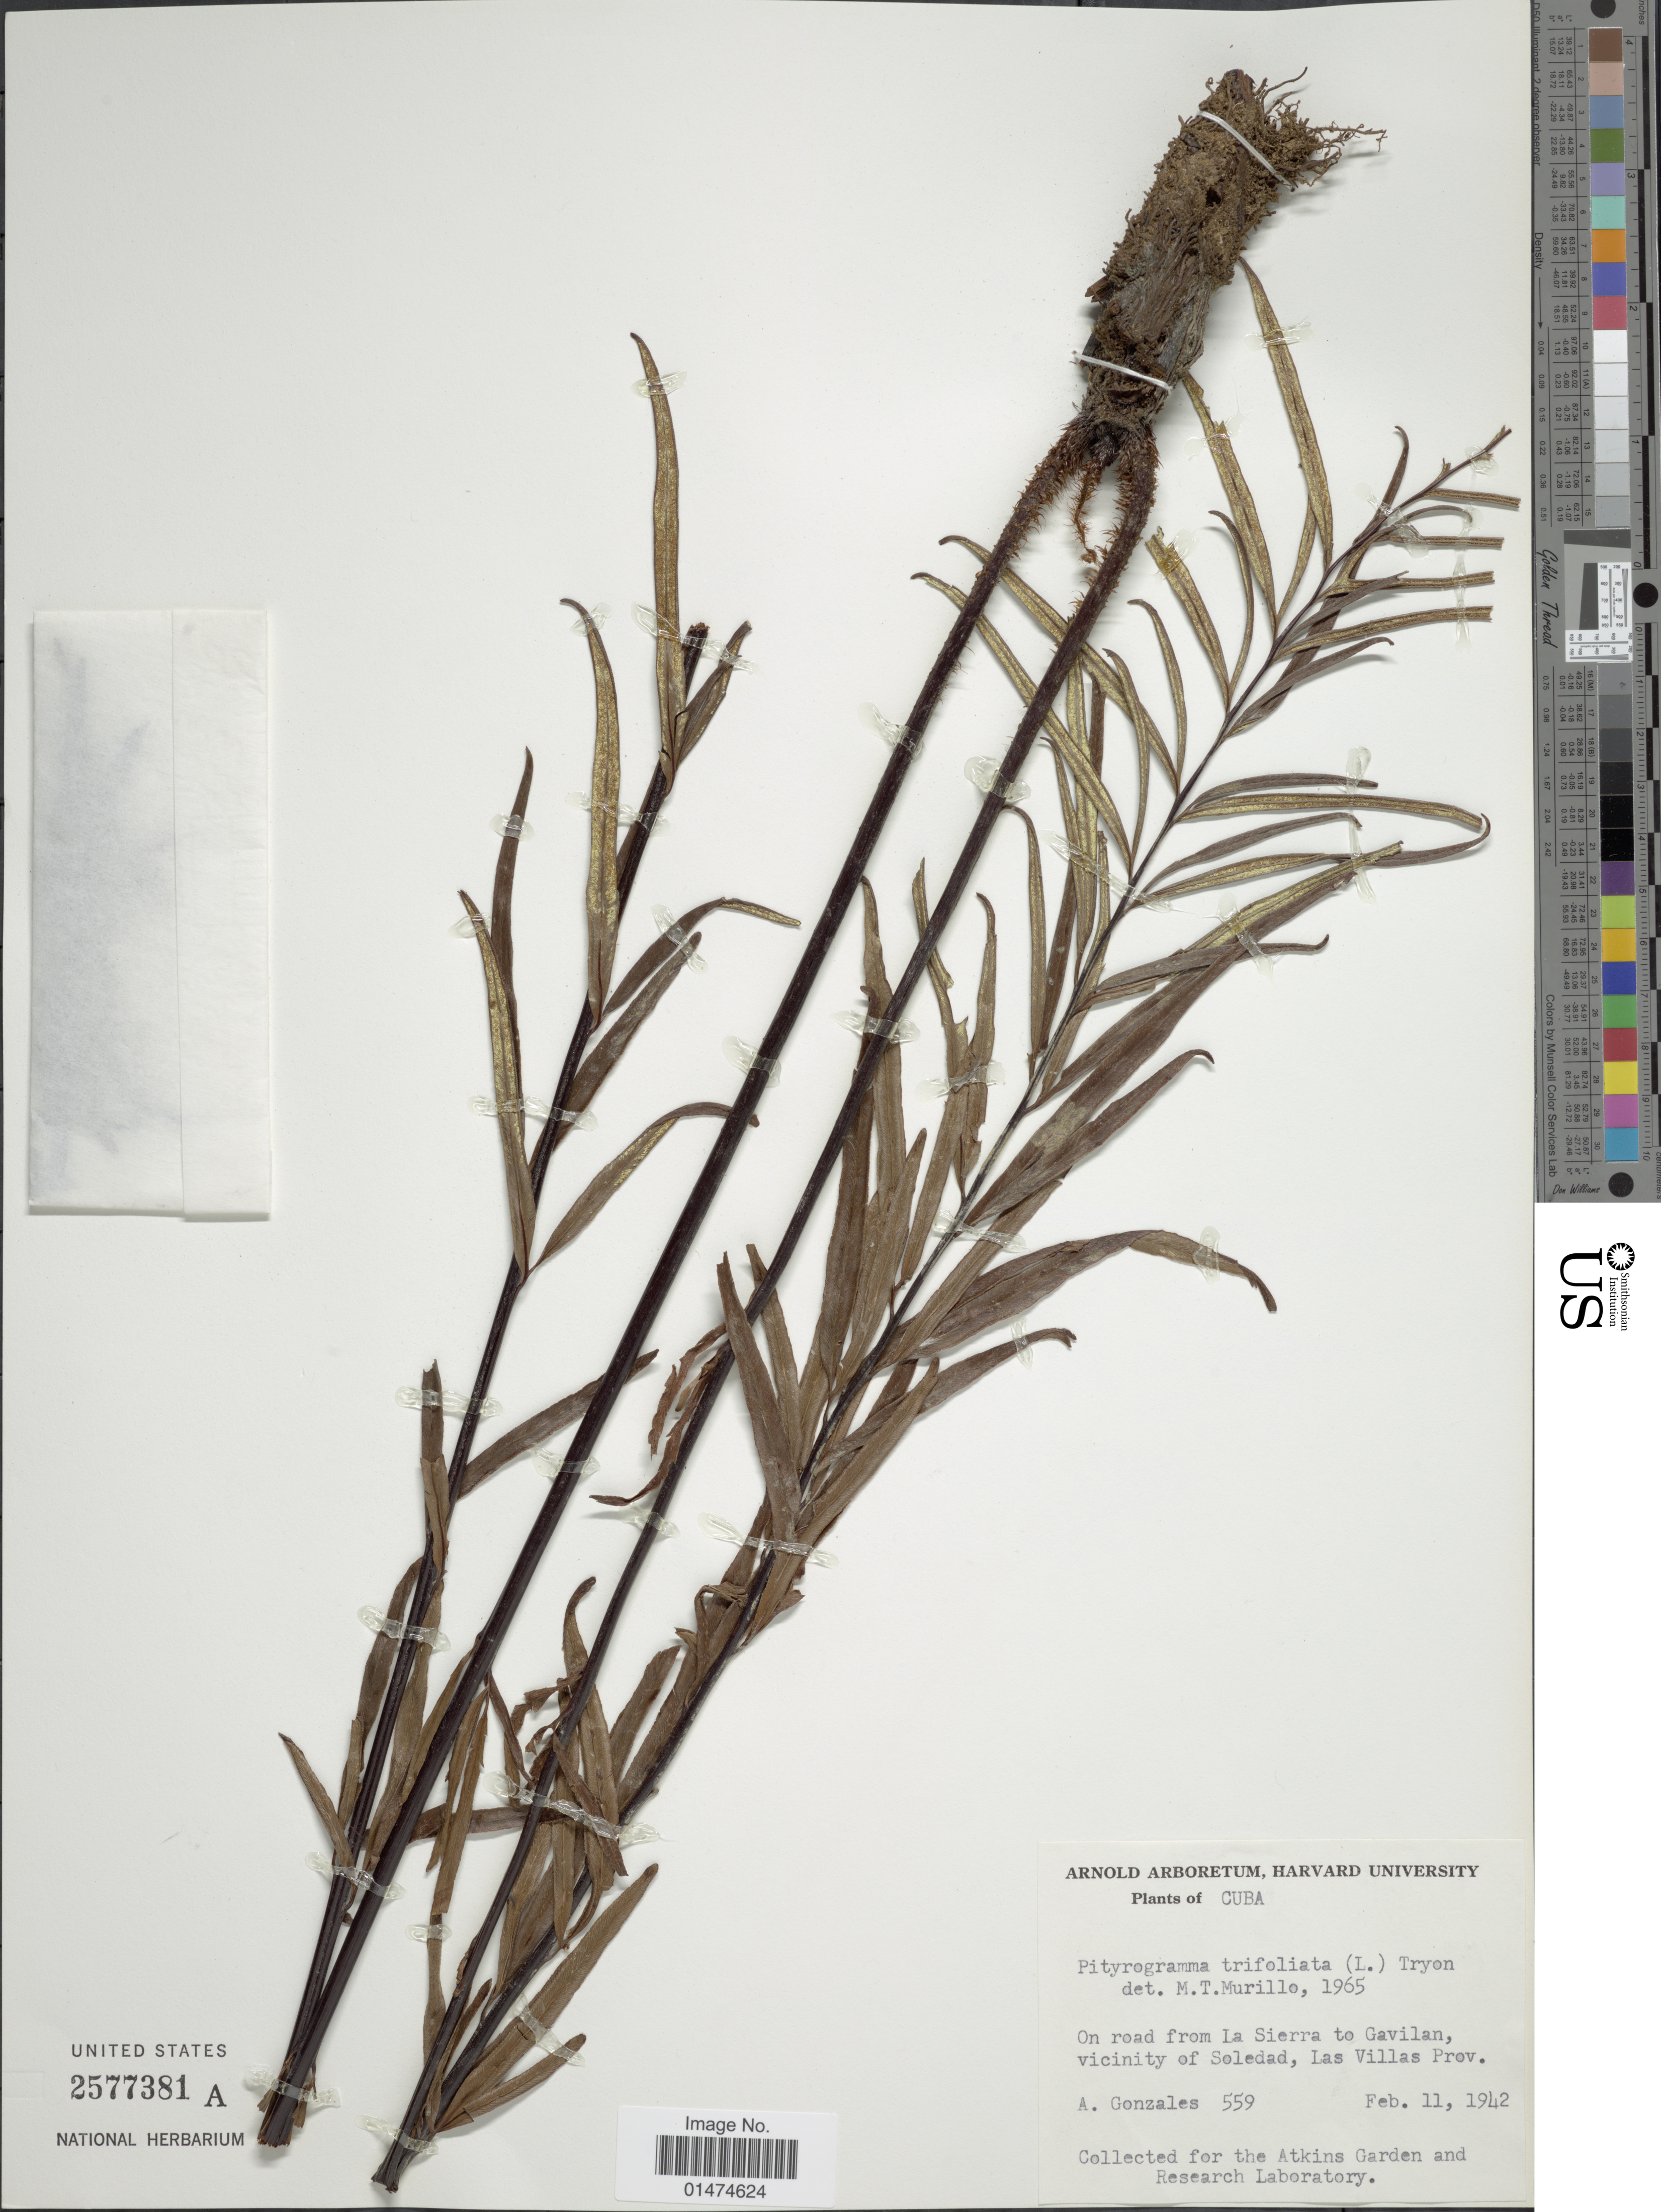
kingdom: Plantae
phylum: Tracheophyta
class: Polypodiopsida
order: Polypodiales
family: Pteridaceae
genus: Pityrogramma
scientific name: Pityrogramma trifoliata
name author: (L.) R.M. Tryon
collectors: A. Gonzáles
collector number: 559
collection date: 1942-02-11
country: Cuba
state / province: Las Villas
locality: Cuba, on road from La Sierra to Gavilan, vicinity of Soledad.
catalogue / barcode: US 2577381A